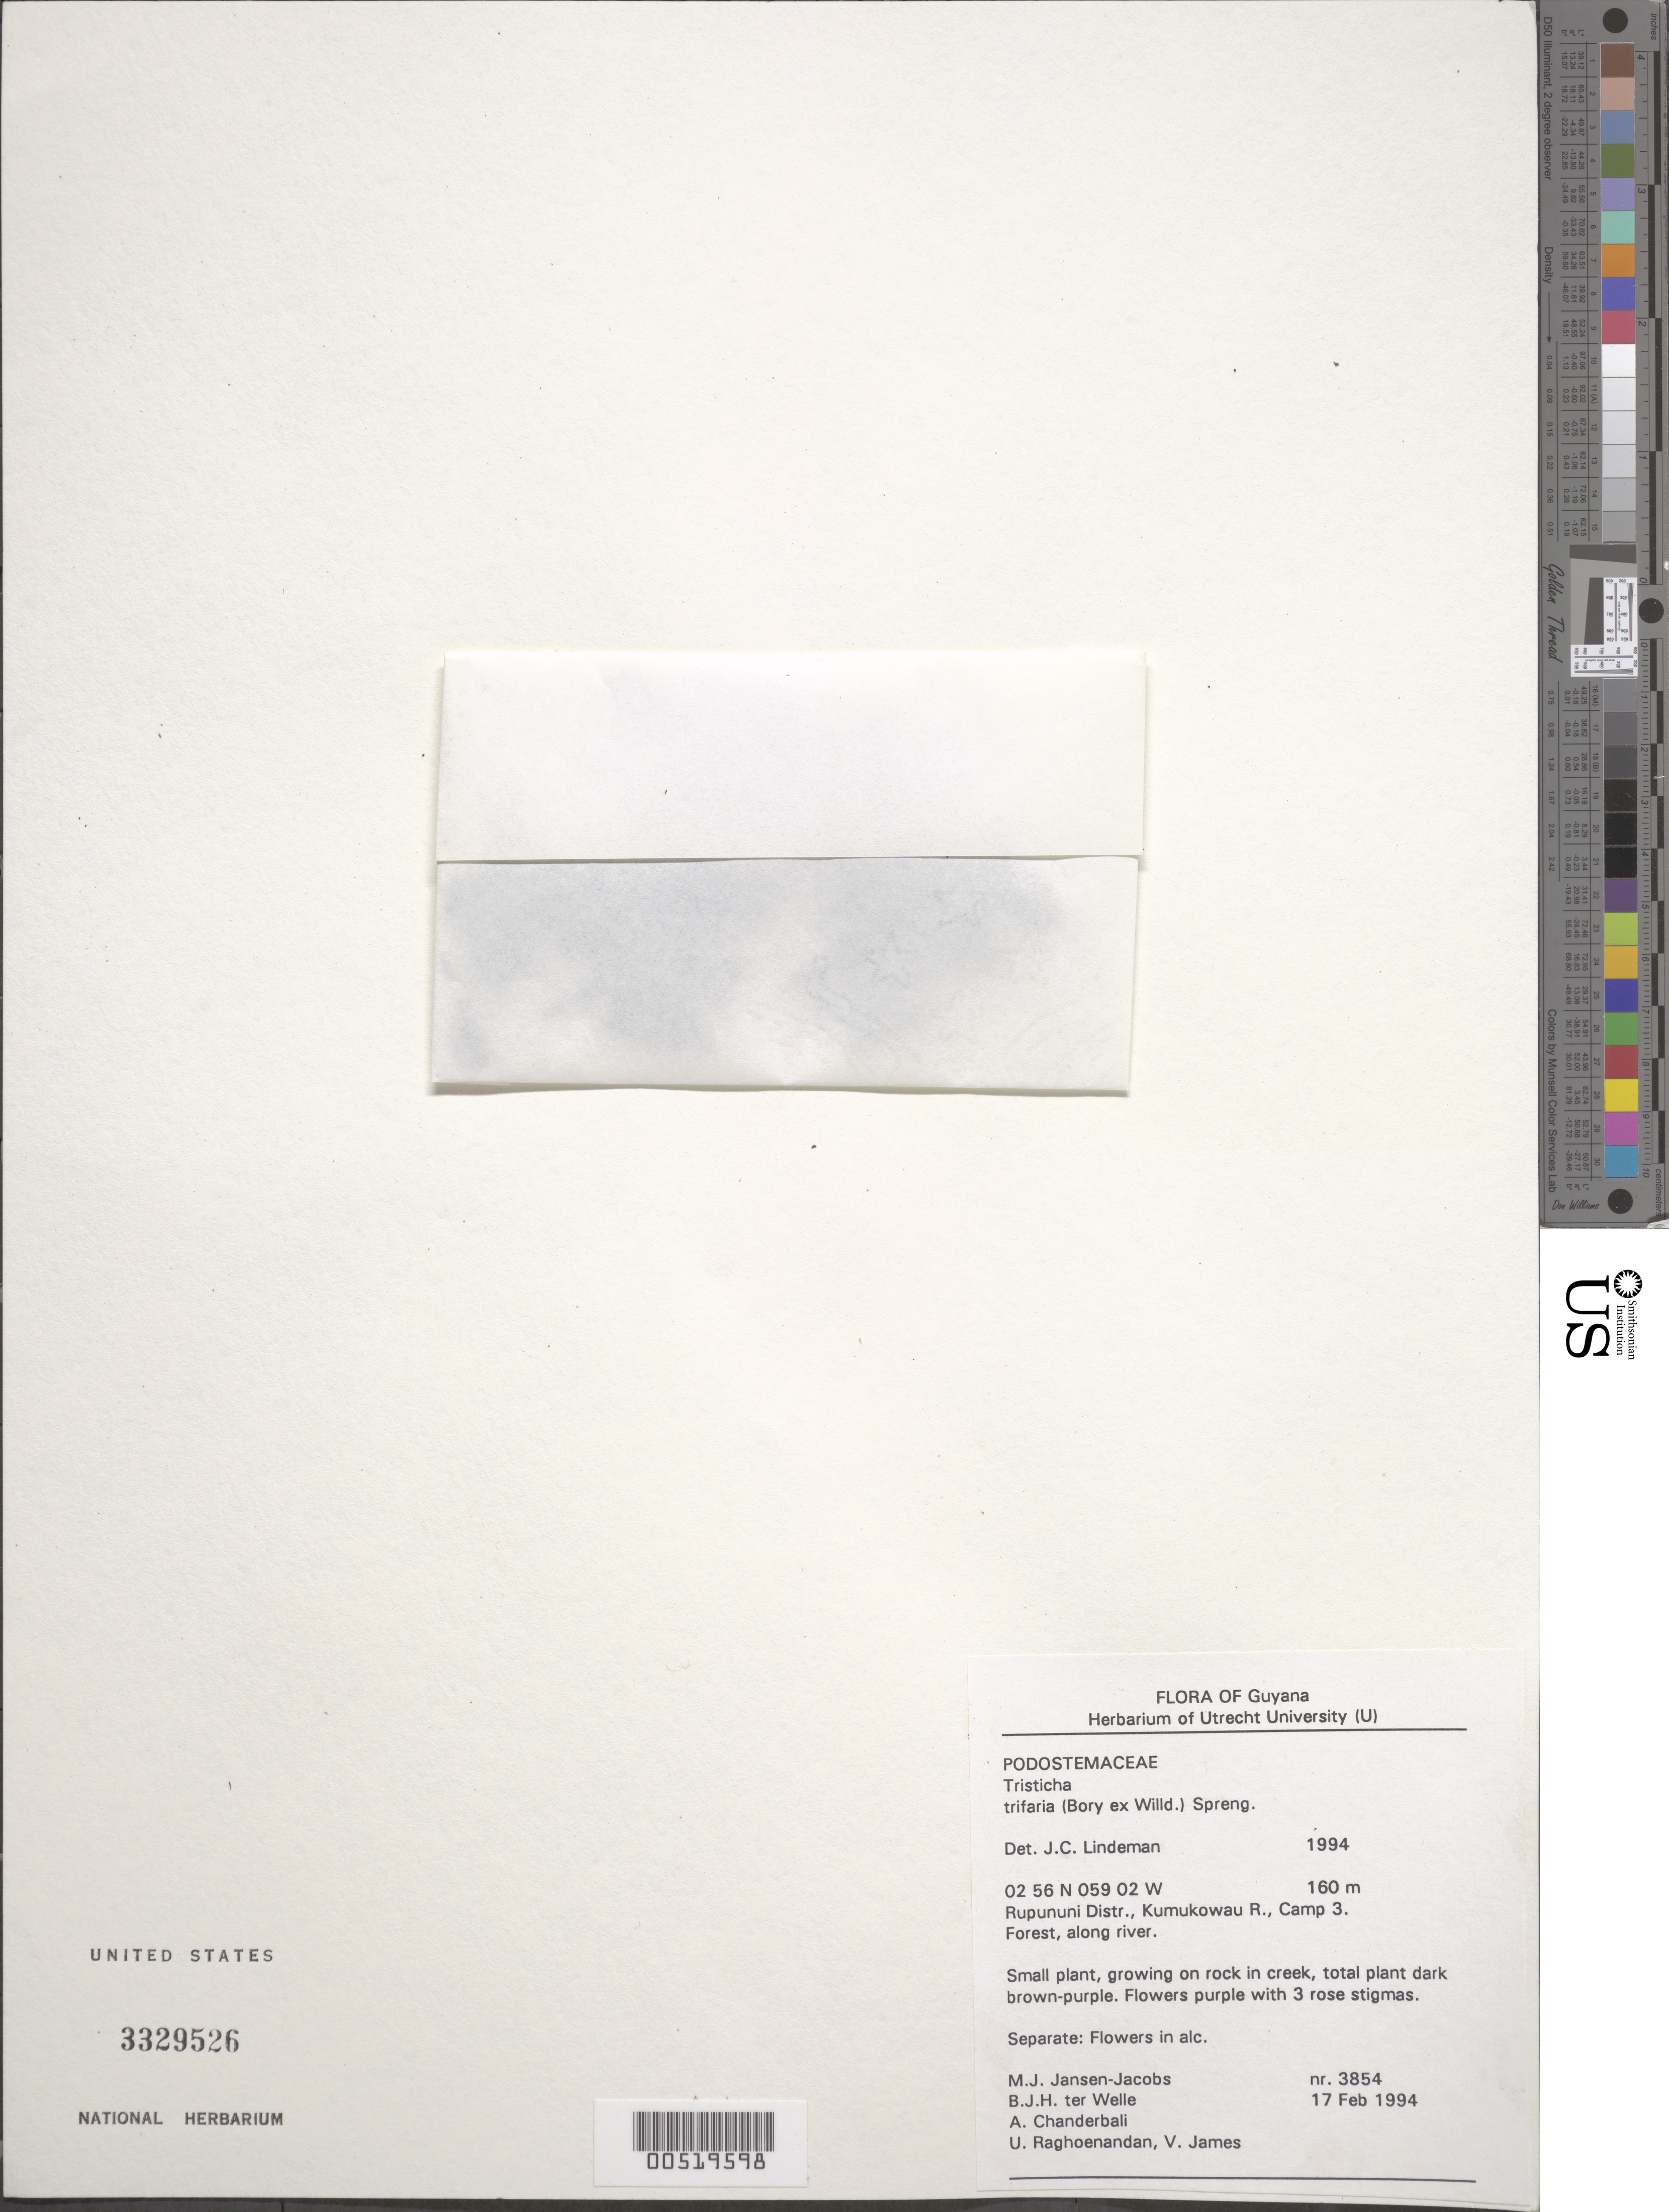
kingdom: Plantae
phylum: Tracheophyta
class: Magnoliopsida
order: Malpighiales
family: Podostemaceae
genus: Tristicha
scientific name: Tristicha trifaria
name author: (Willd.) Spreng.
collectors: M. J. Jansen-Jacobs, B. Welle, A. S. Chanderbali, U. Raghoenandan & V. James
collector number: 3854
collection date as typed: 17 Feb 1994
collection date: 1994-02-17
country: Guyana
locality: Rupununi dist., kumukowau river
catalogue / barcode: US 3329526